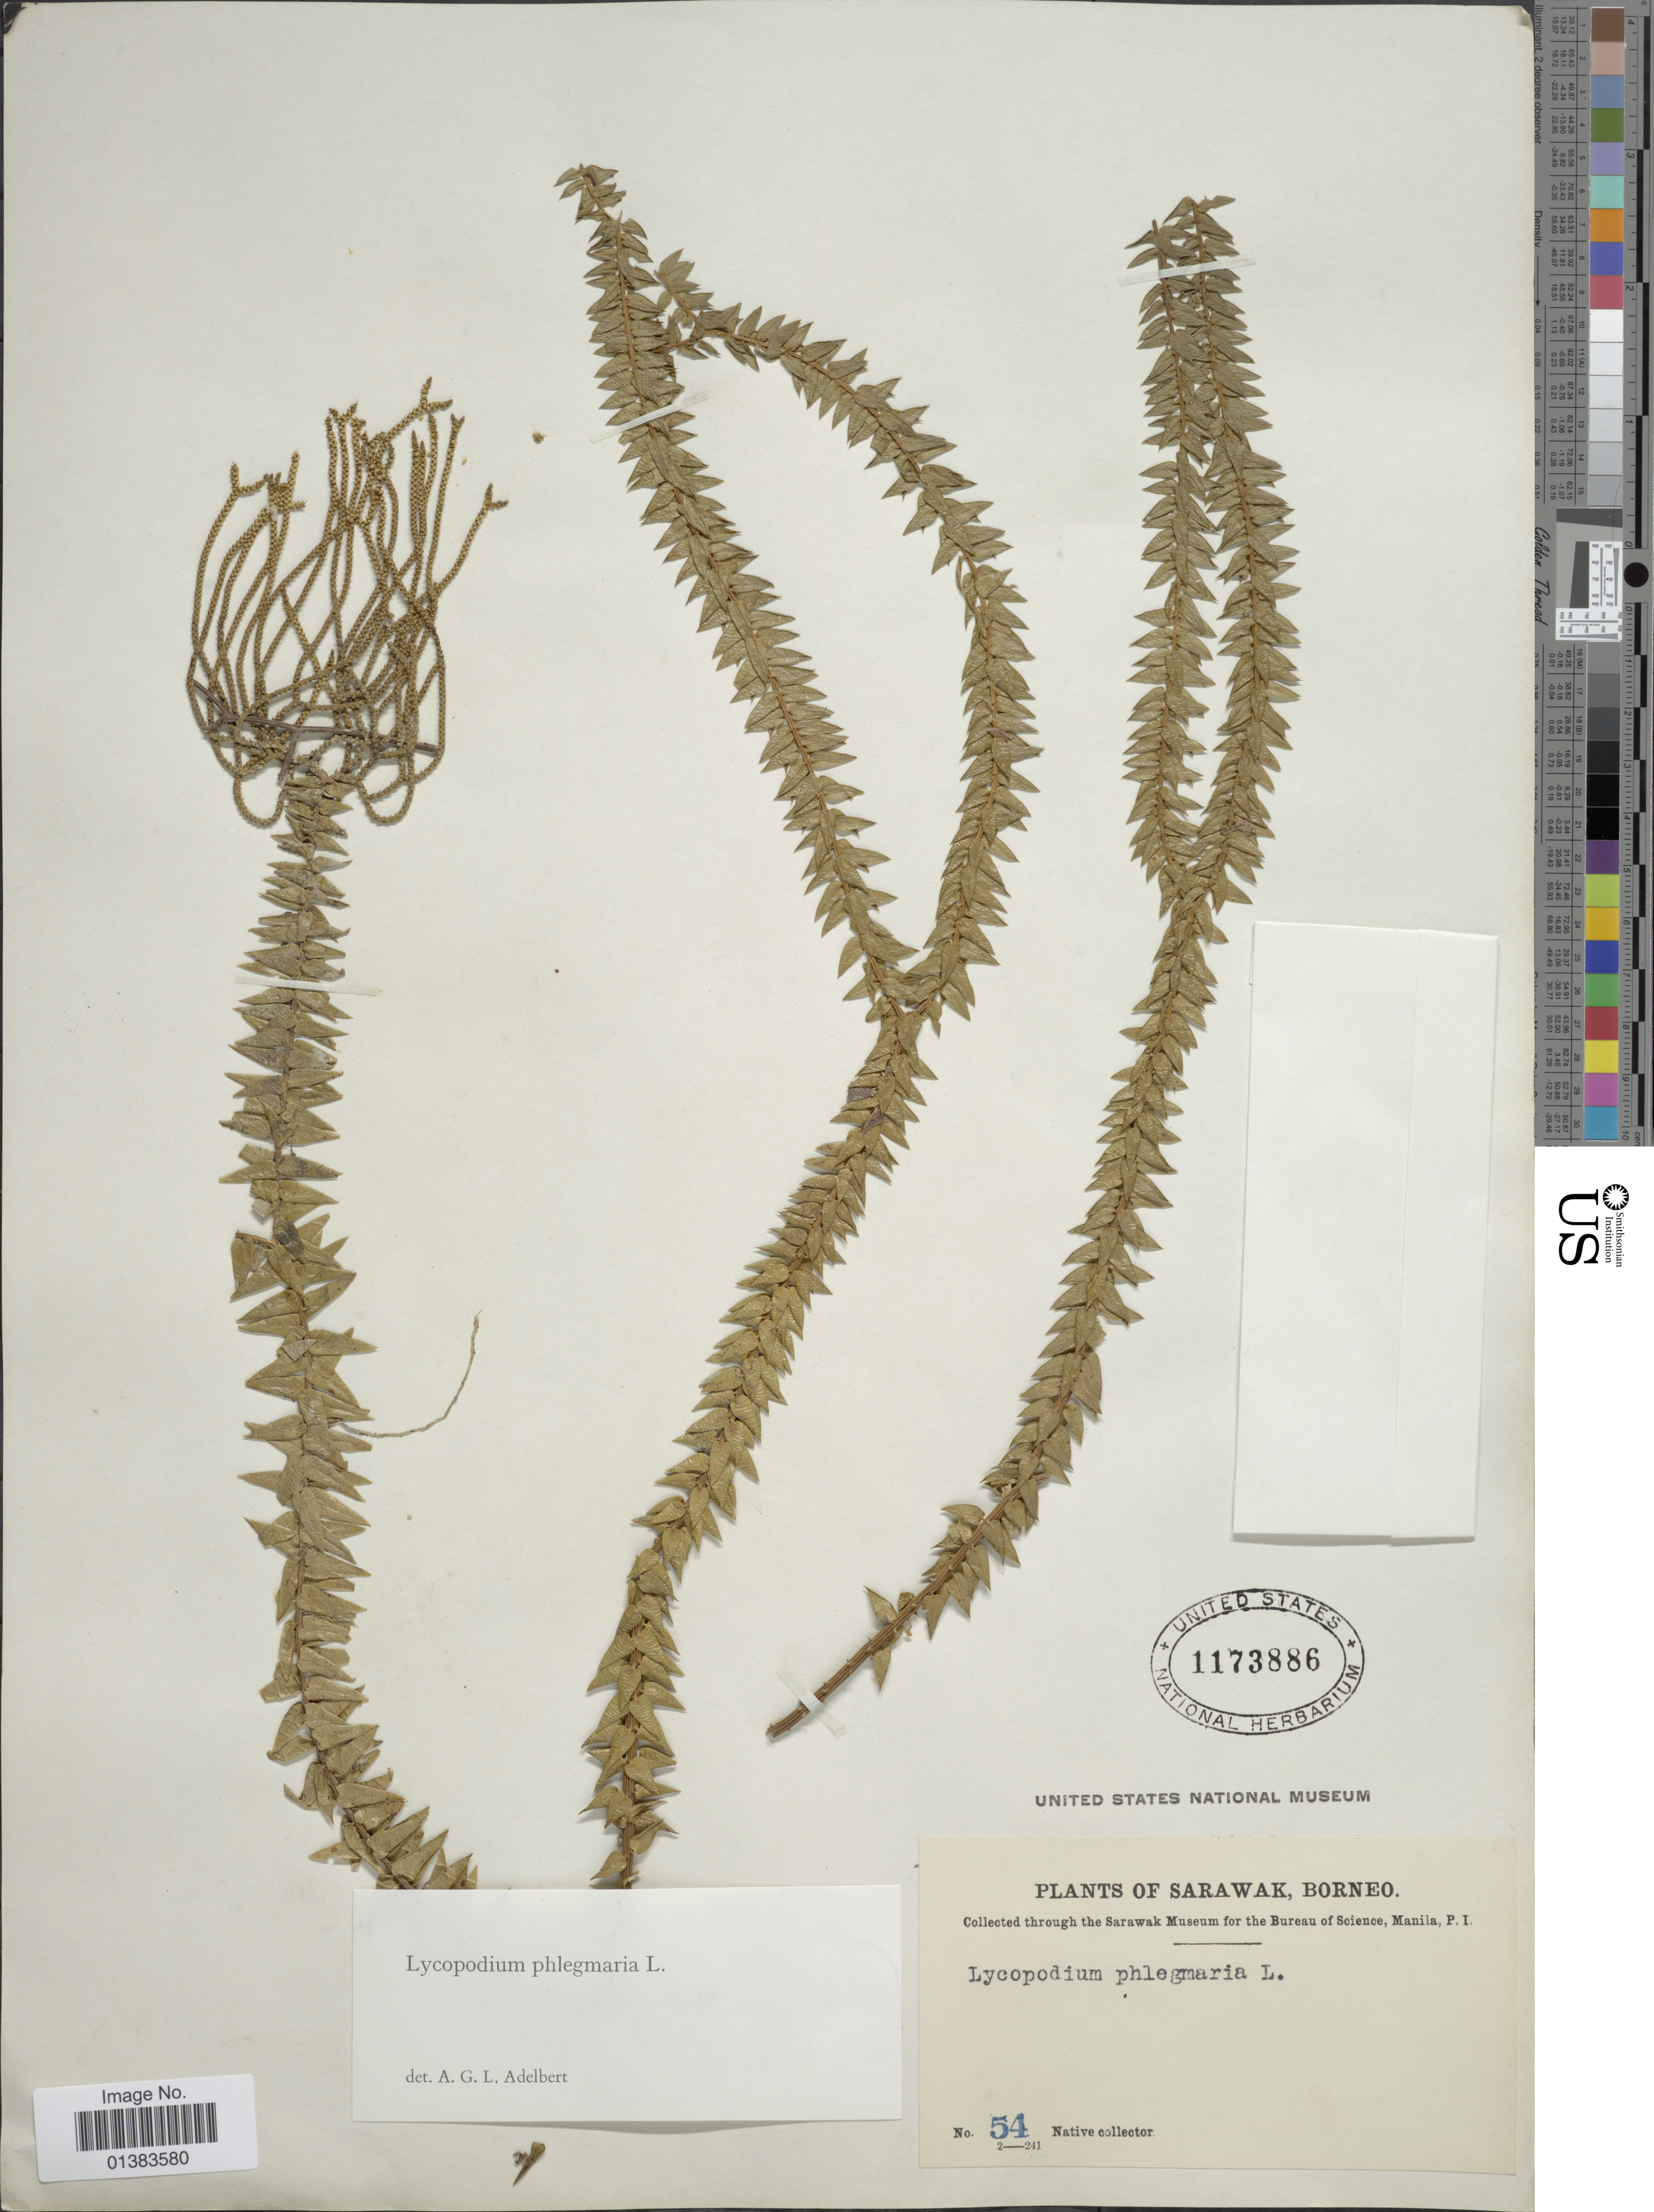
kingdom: Plantae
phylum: Tracheophyta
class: Lycopodiopsida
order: Lycopodiales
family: Lycopodiaceae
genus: Phlegmariurus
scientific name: Phlegmariurus phlegmaria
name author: (L.) Holub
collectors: Native collector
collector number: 54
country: Malaysia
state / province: Sarawak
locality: Borneo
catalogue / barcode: US 1173886